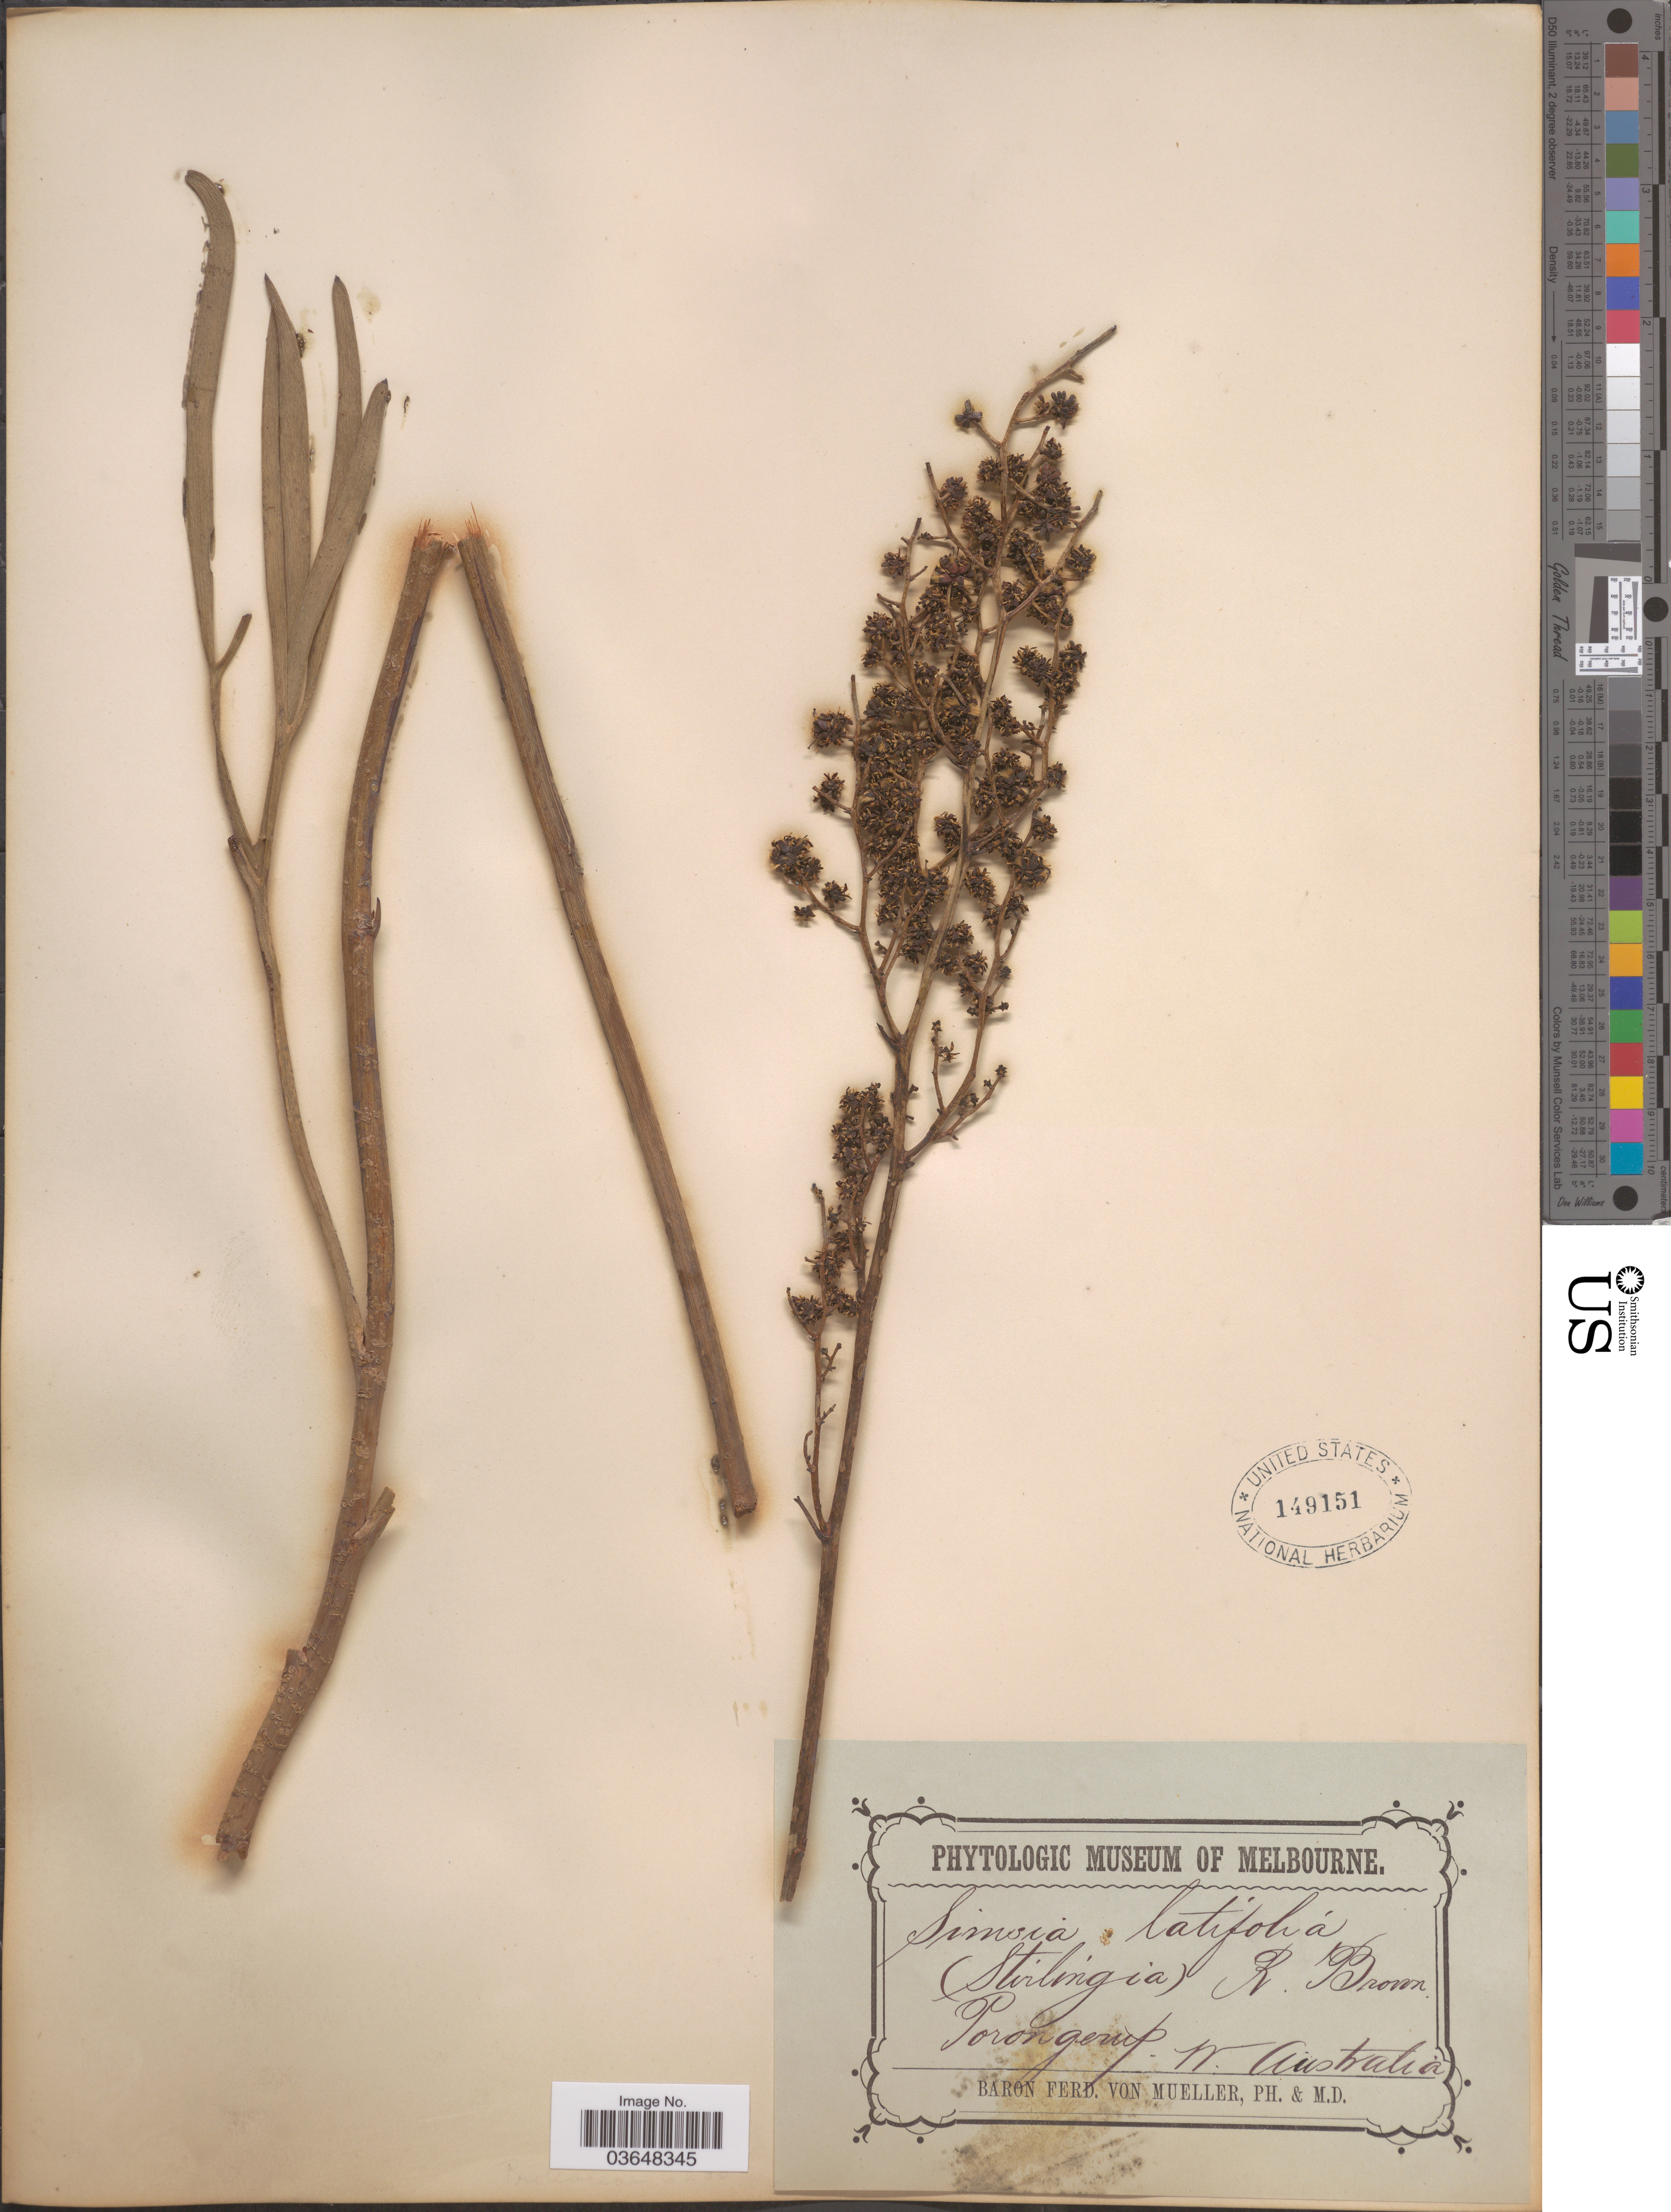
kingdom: Plantae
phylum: Tracheophyta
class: Magnoliopsida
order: Proteales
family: Proteaceae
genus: Stirlingia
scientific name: Stirlingia latifolia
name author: (R. Br.) Steud.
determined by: Strong, Mark T., (BOT), Smithsonian Institution - National Museum of Natural History (UNITED STATES)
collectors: F. Mueller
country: Australia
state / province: Western Australia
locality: Porongerup, W. Australia.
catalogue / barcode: US 149151